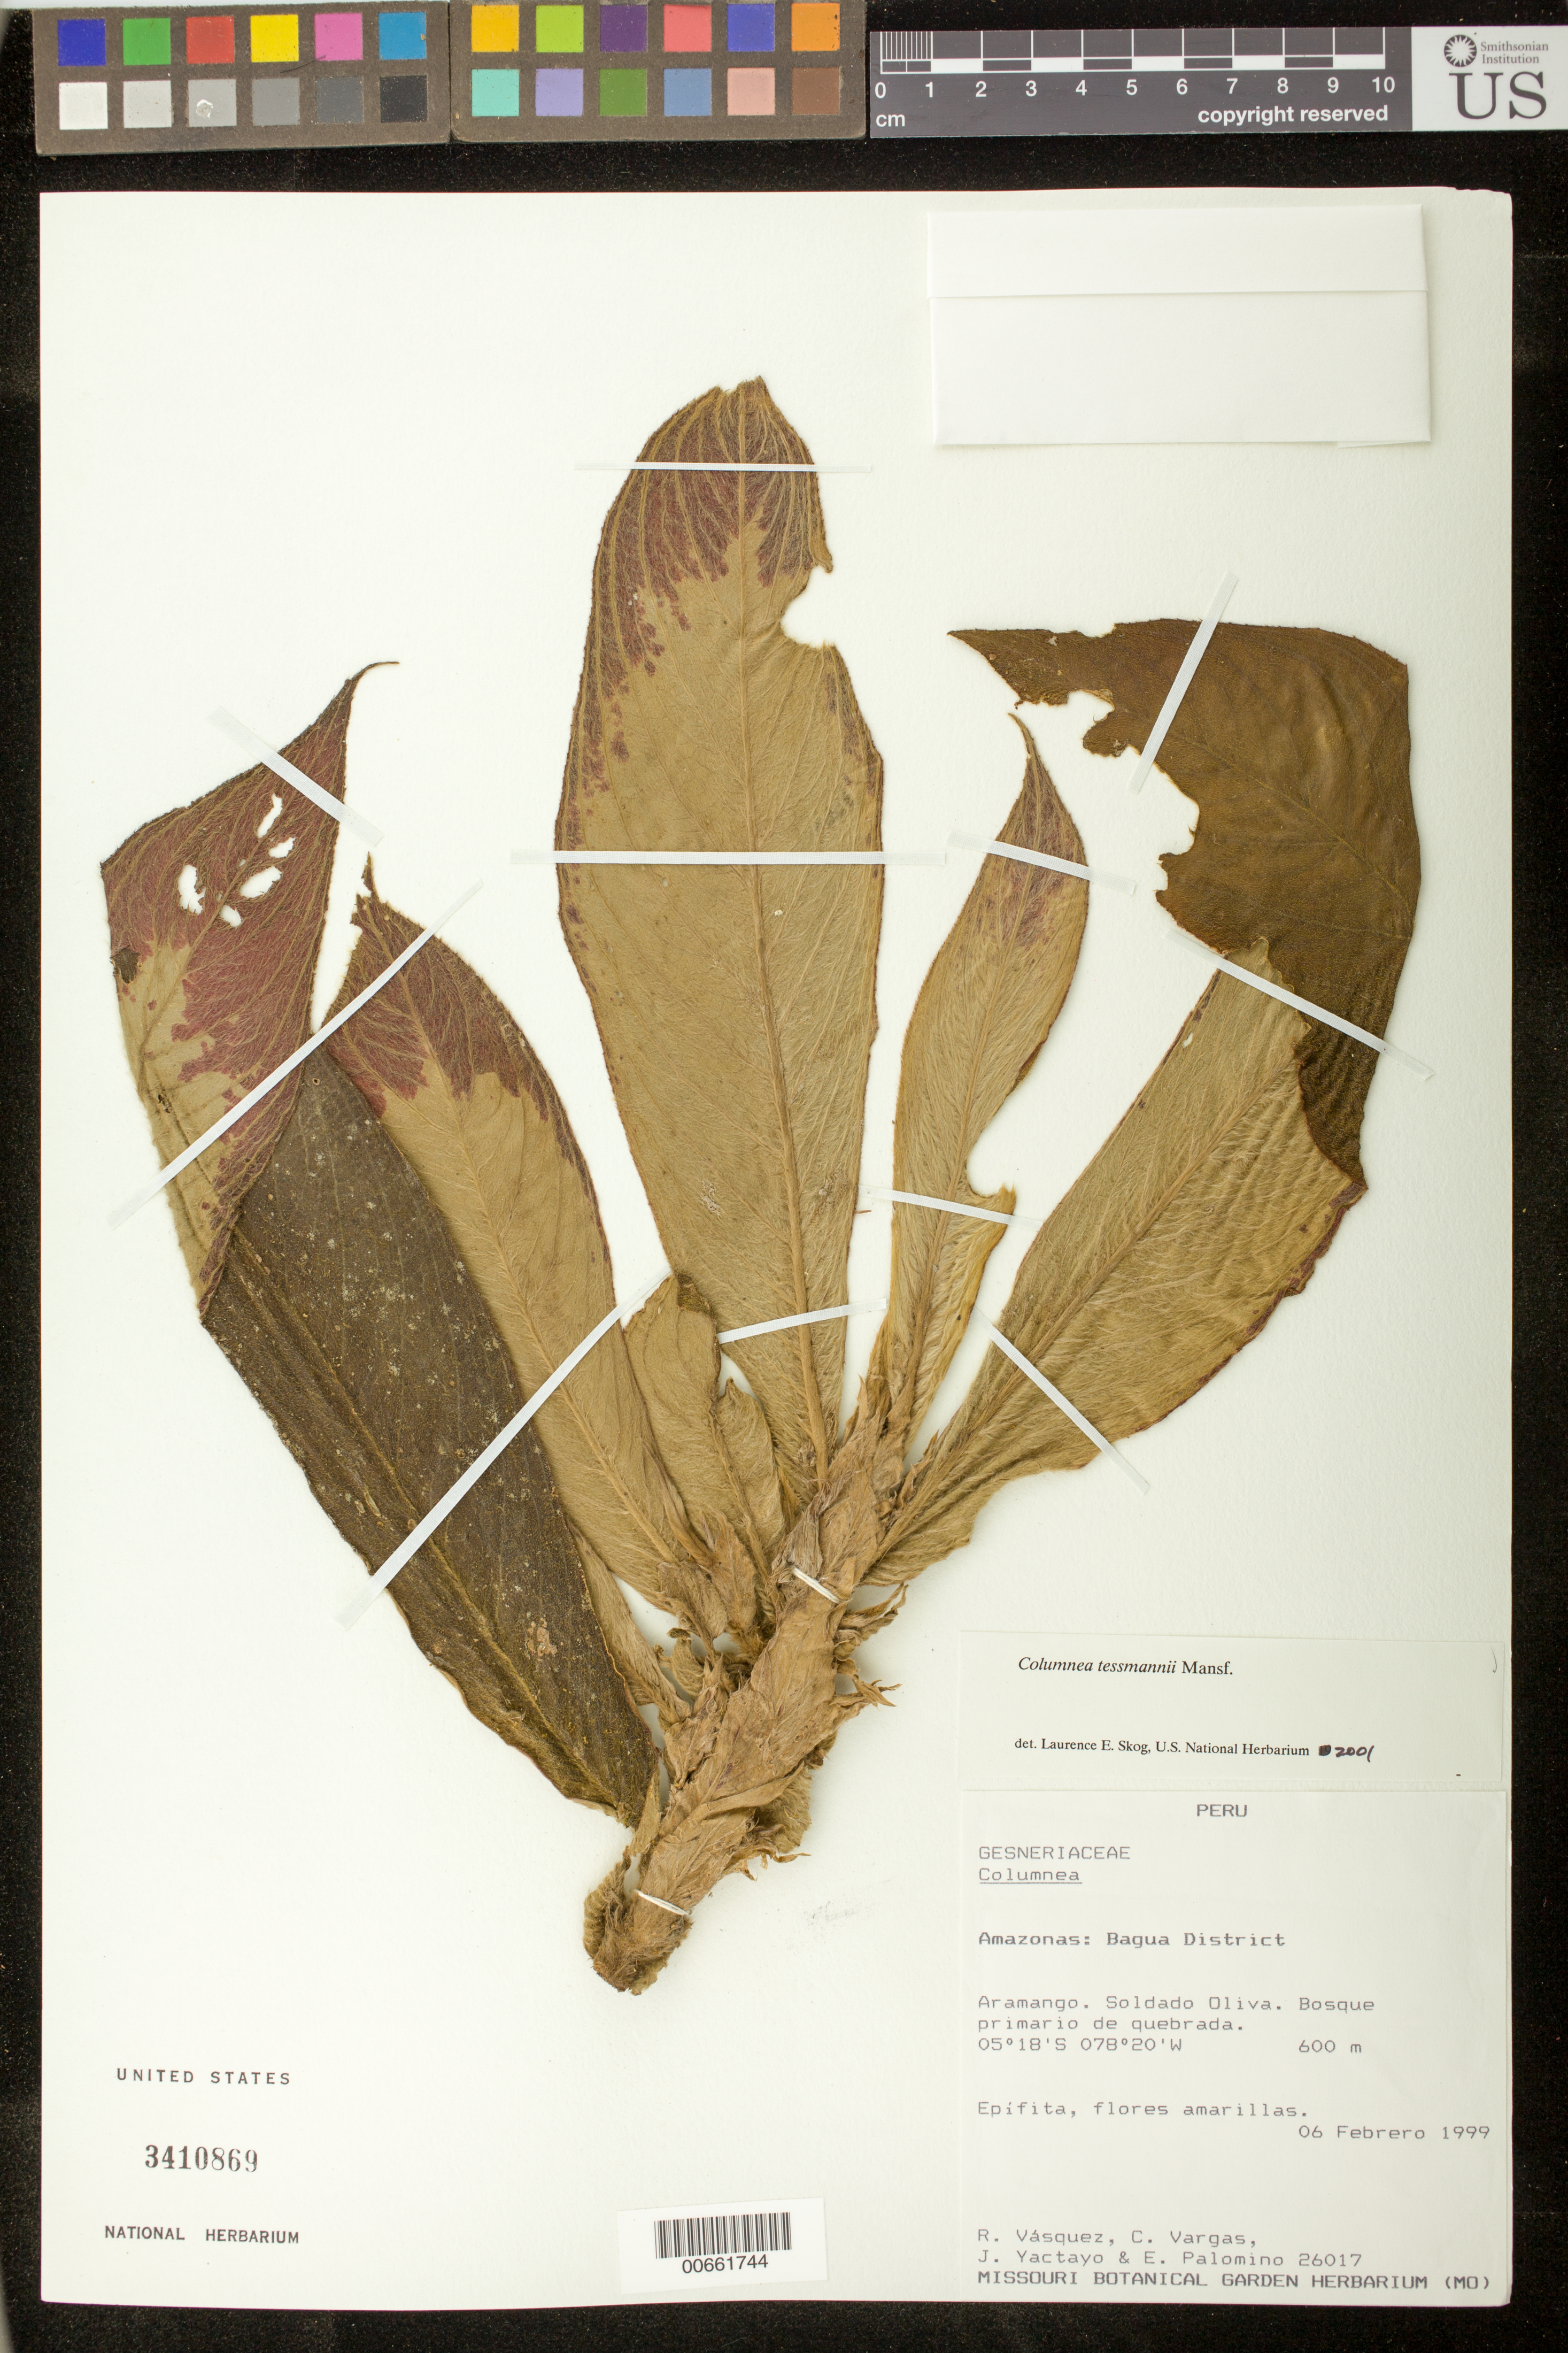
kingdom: Plantae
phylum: Tracheophyta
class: Magnoliopsida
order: Lamiales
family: Gesneriaceae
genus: Columnea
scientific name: Columnea tessmannii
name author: Mansf.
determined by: Skog, Laurence E.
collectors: R. Vásquez, C. Vargas, J. Yactayo & E. Palomino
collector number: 26017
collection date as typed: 06 Feb 1999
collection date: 1999-02-06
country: Peru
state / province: Amazonas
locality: Bagua District, Aramango, Soldado Oliva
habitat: Bosque primario de quebrada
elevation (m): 600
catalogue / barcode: US 3410869